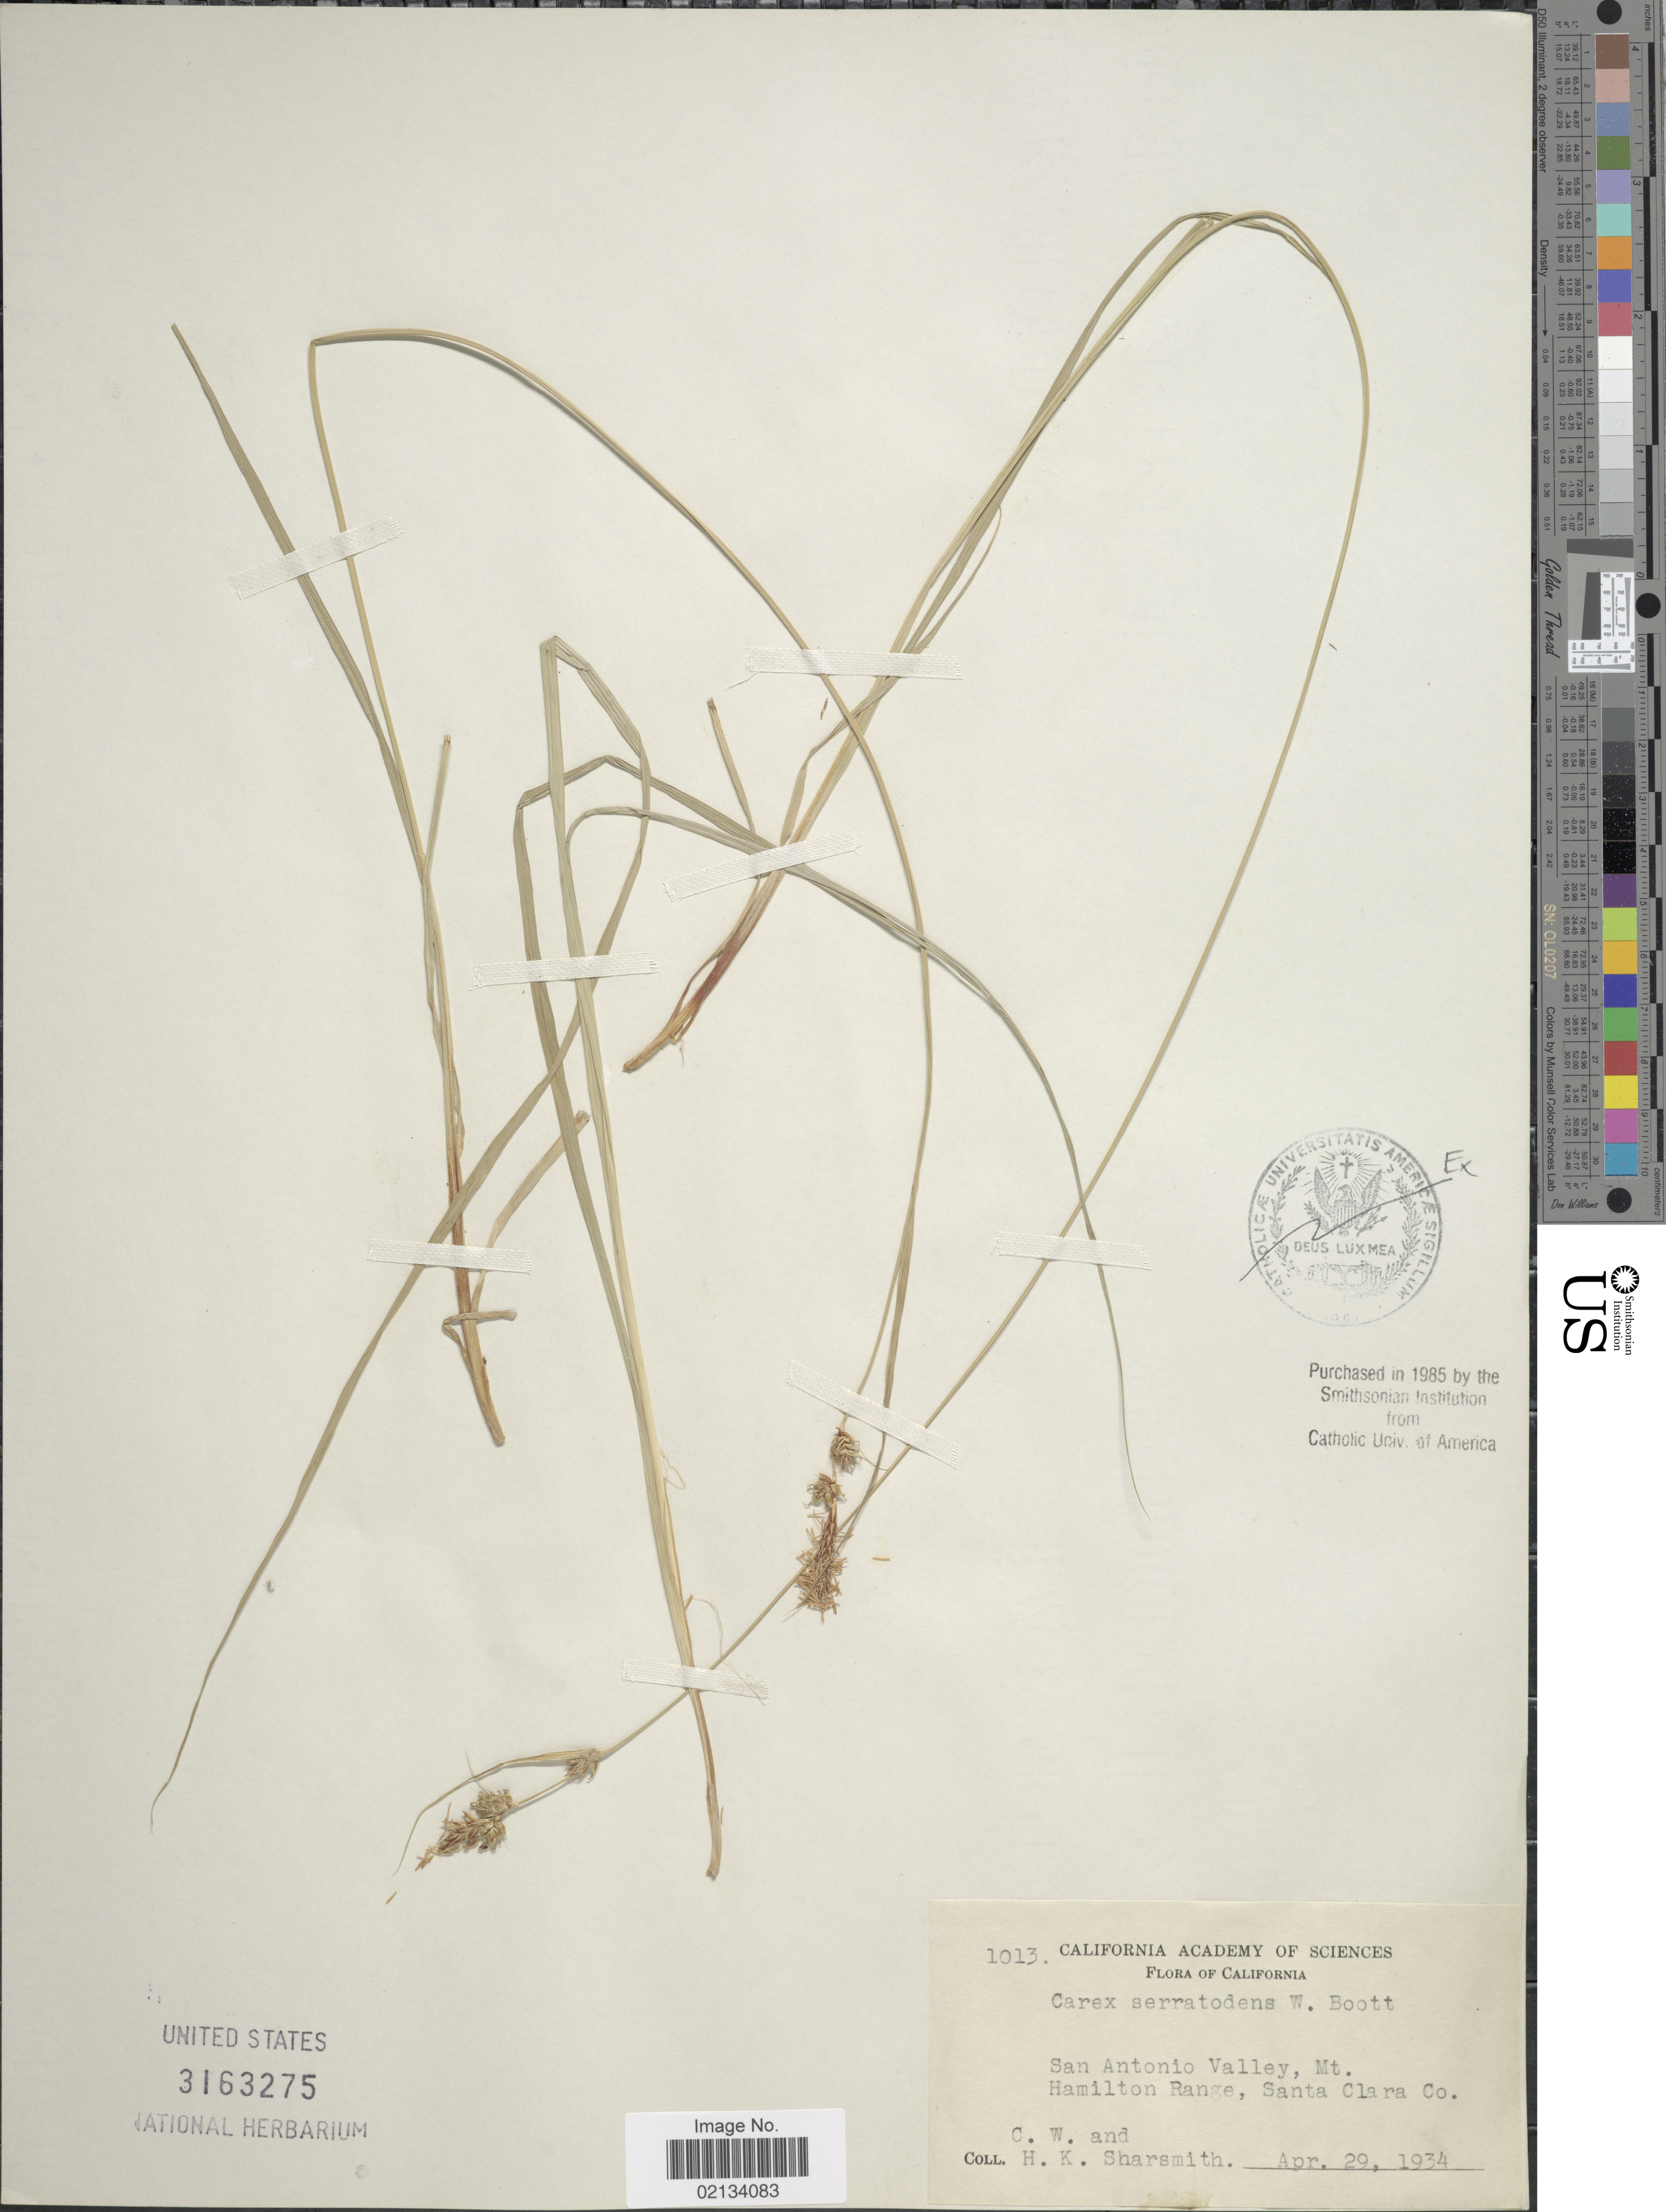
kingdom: Plantae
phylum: Tracheophyta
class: Liliopsida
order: Poales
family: Cyperaceae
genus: Carex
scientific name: Carex serratodens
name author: W. Boott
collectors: C. Sharsmith & H. Sharsmith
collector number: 1013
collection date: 1934-04-29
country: United States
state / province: California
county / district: Santa Clara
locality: San Antonio Valley, Mt. Hamilton Range, Santa Clara Co.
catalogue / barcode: US 3163275